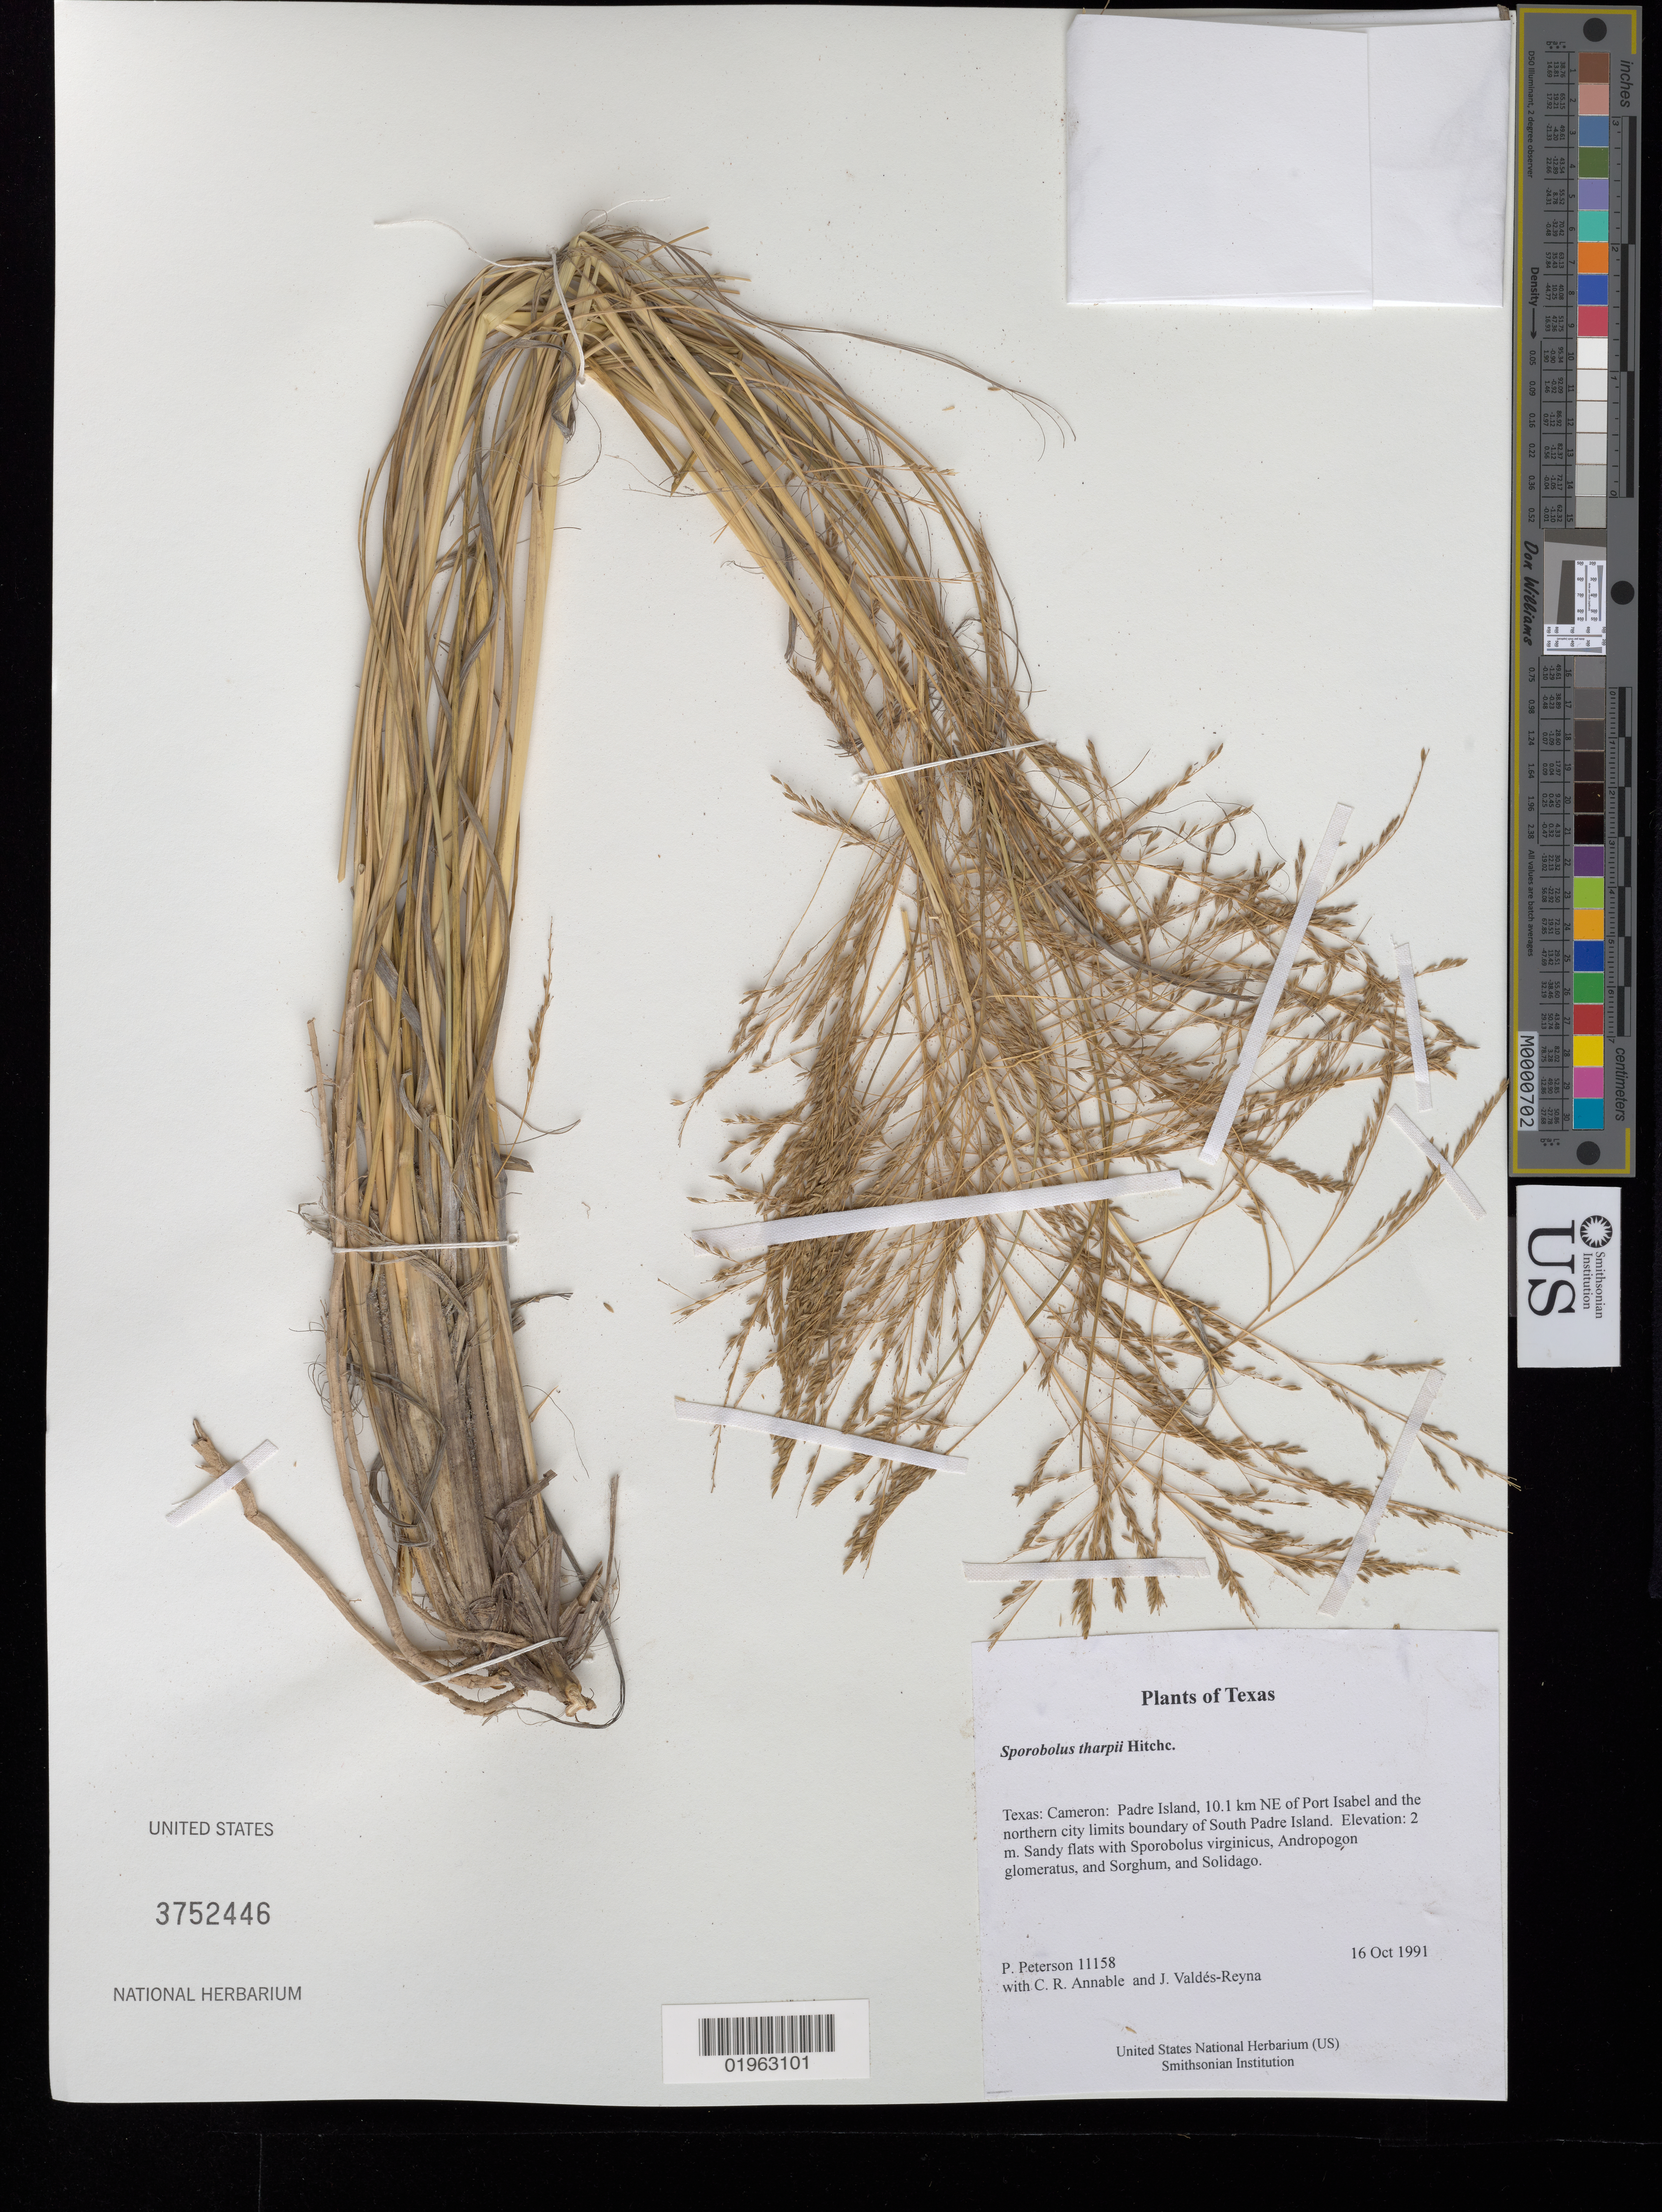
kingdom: Plantae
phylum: Tracheophyta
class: Liliopsida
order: Poales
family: Poaceae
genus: Sporobolus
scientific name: Sporobolus tharpii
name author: Hitchc.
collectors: P. M. Peterson, C. R. Annable & J. Valdés-Reyna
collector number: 11158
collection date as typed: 16 Oct 1991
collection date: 1991-10-16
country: United States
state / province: Texas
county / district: Cameron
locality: Padre Island, 10.1 km NE of Port Isabel and the northern city limits boundary of South Padre Island.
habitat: Sandy flats with Sporobolus virginicus, Andropogon glomeratus, and Sorghum, and Solidago.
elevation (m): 2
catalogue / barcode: US 3752446